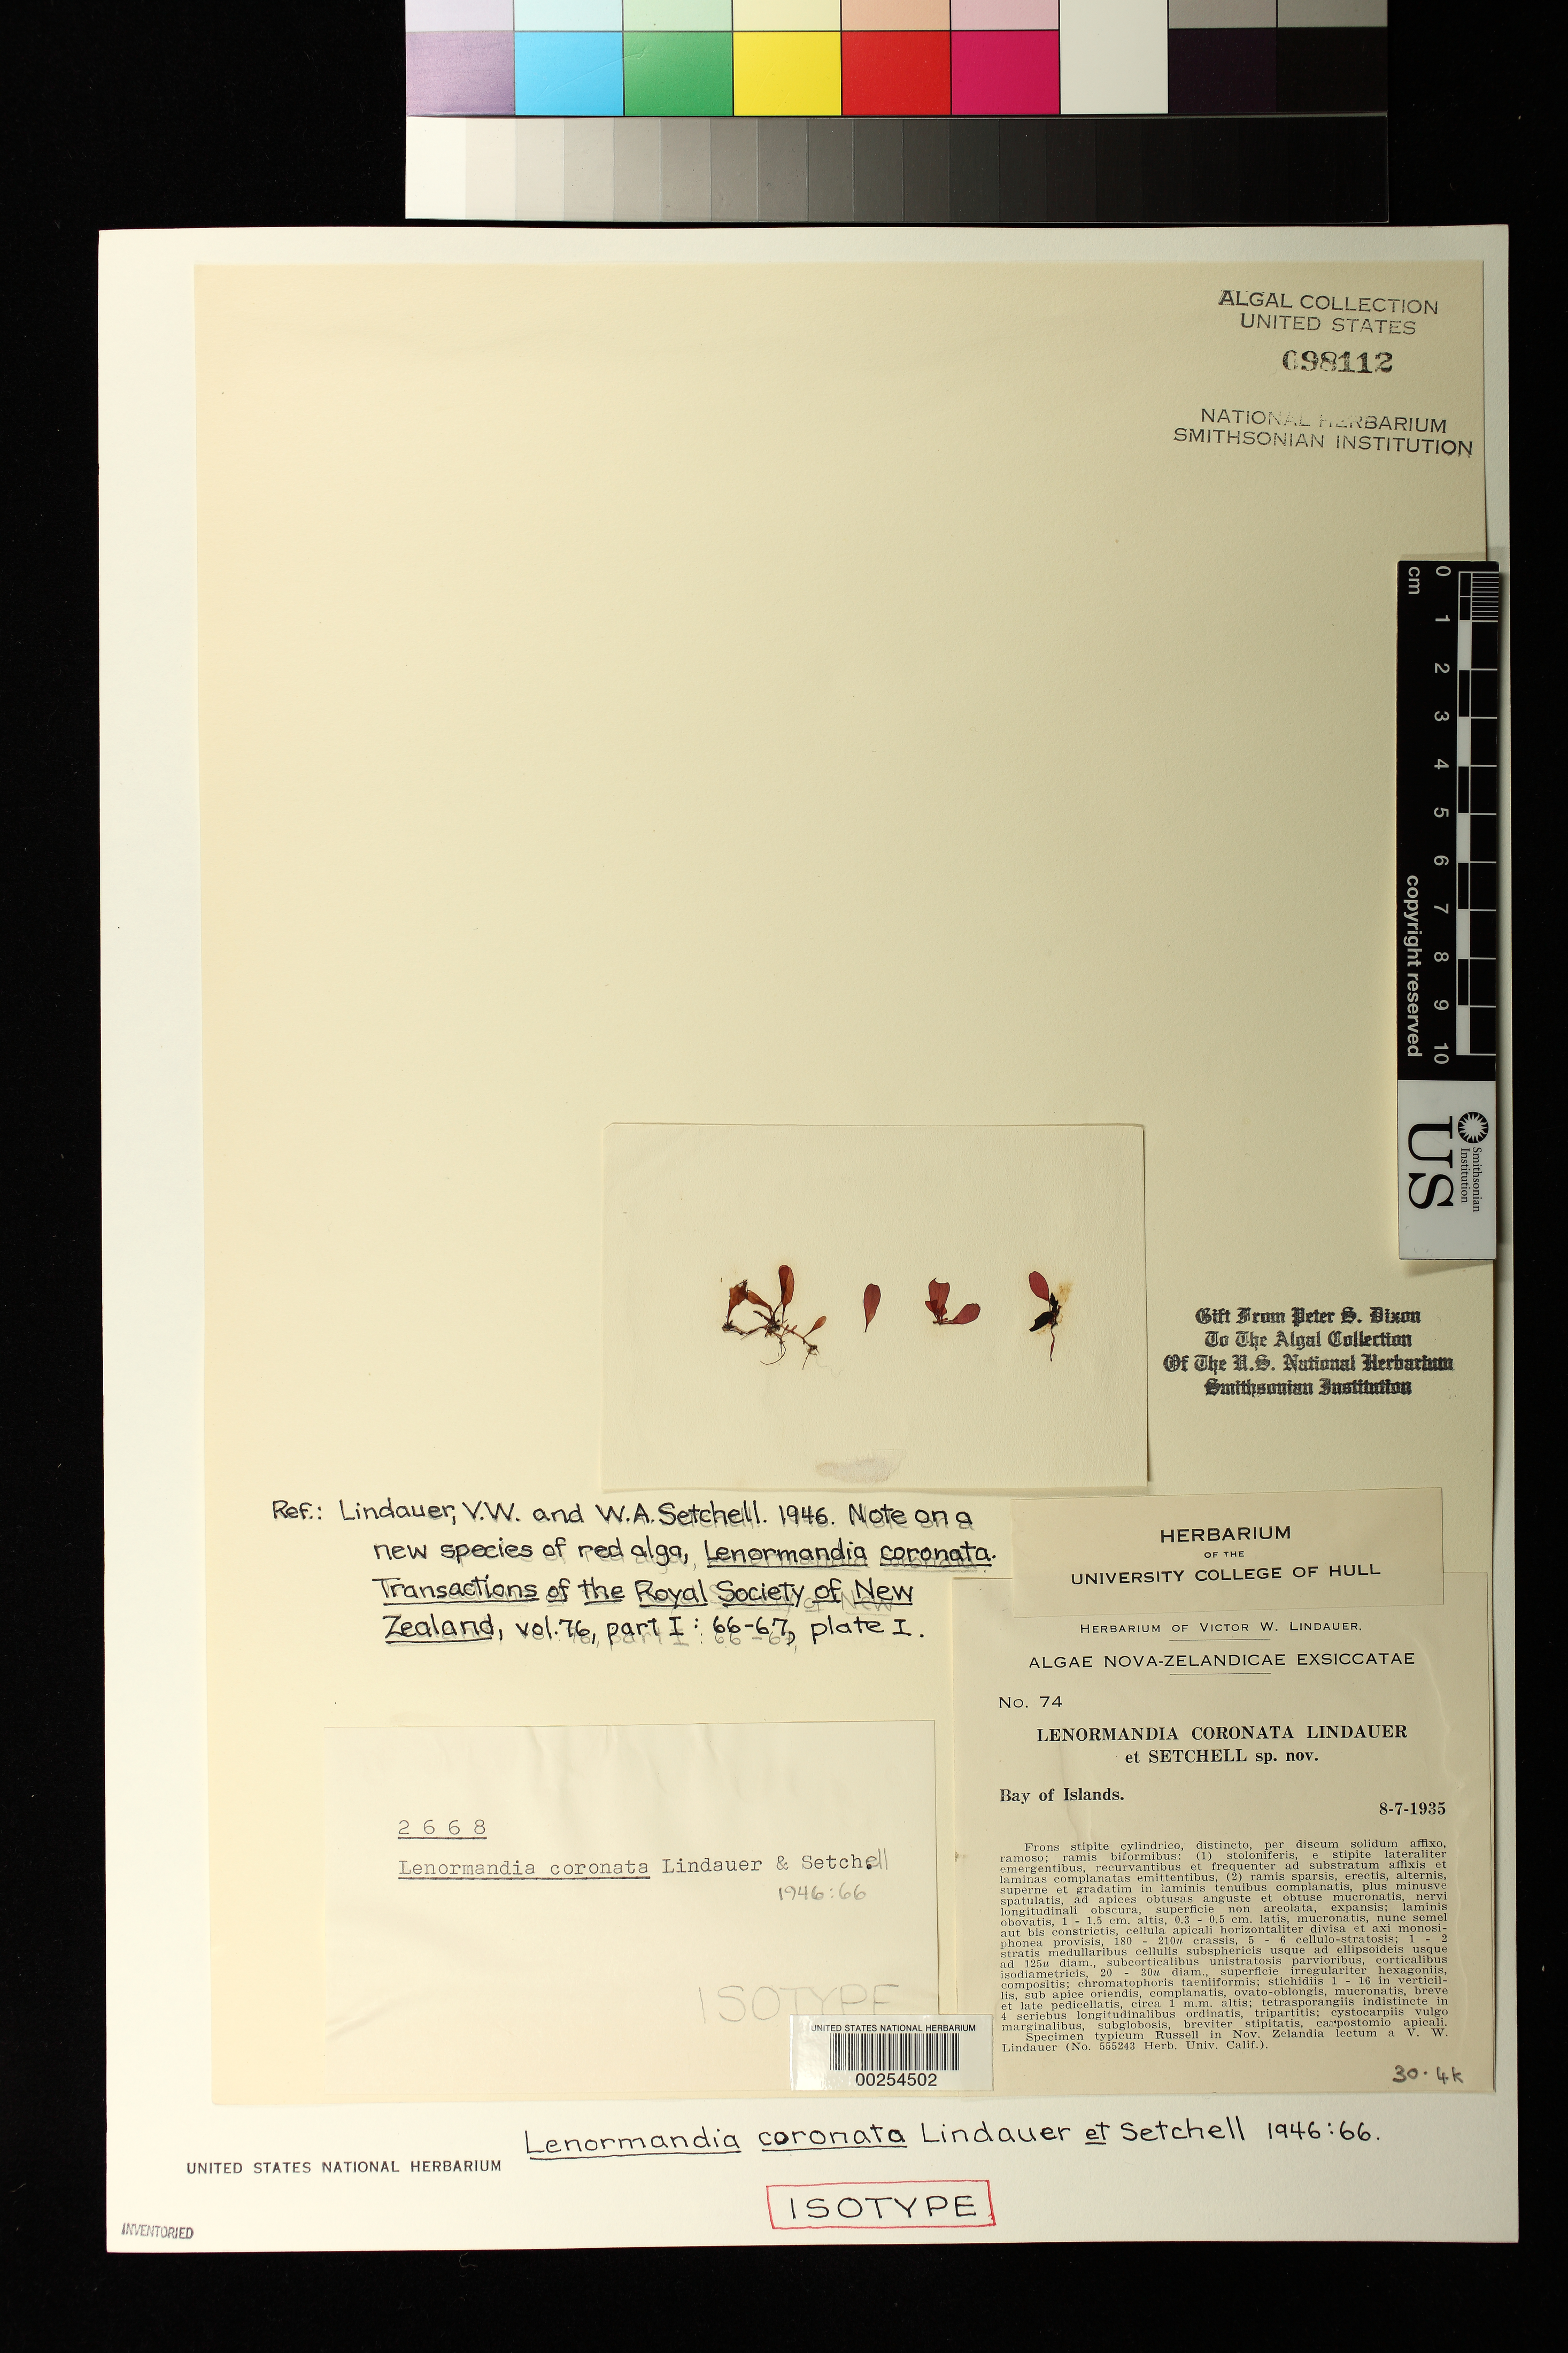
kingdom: Plantae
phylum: Rhodophyta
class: Florideophyceae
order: Ceramiales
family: Rhodomelaceae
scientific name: Lenormandia coronata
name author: Lindauer & Setch.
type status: Isotype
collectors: Lindauer, V. W. (herbarium)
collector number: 74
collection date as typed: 08 Jul 1935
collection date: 1935-07-08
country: New Zealand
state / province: Northland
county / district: Far North District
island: North Island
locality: Bay of Islands.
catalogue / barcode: US 98112